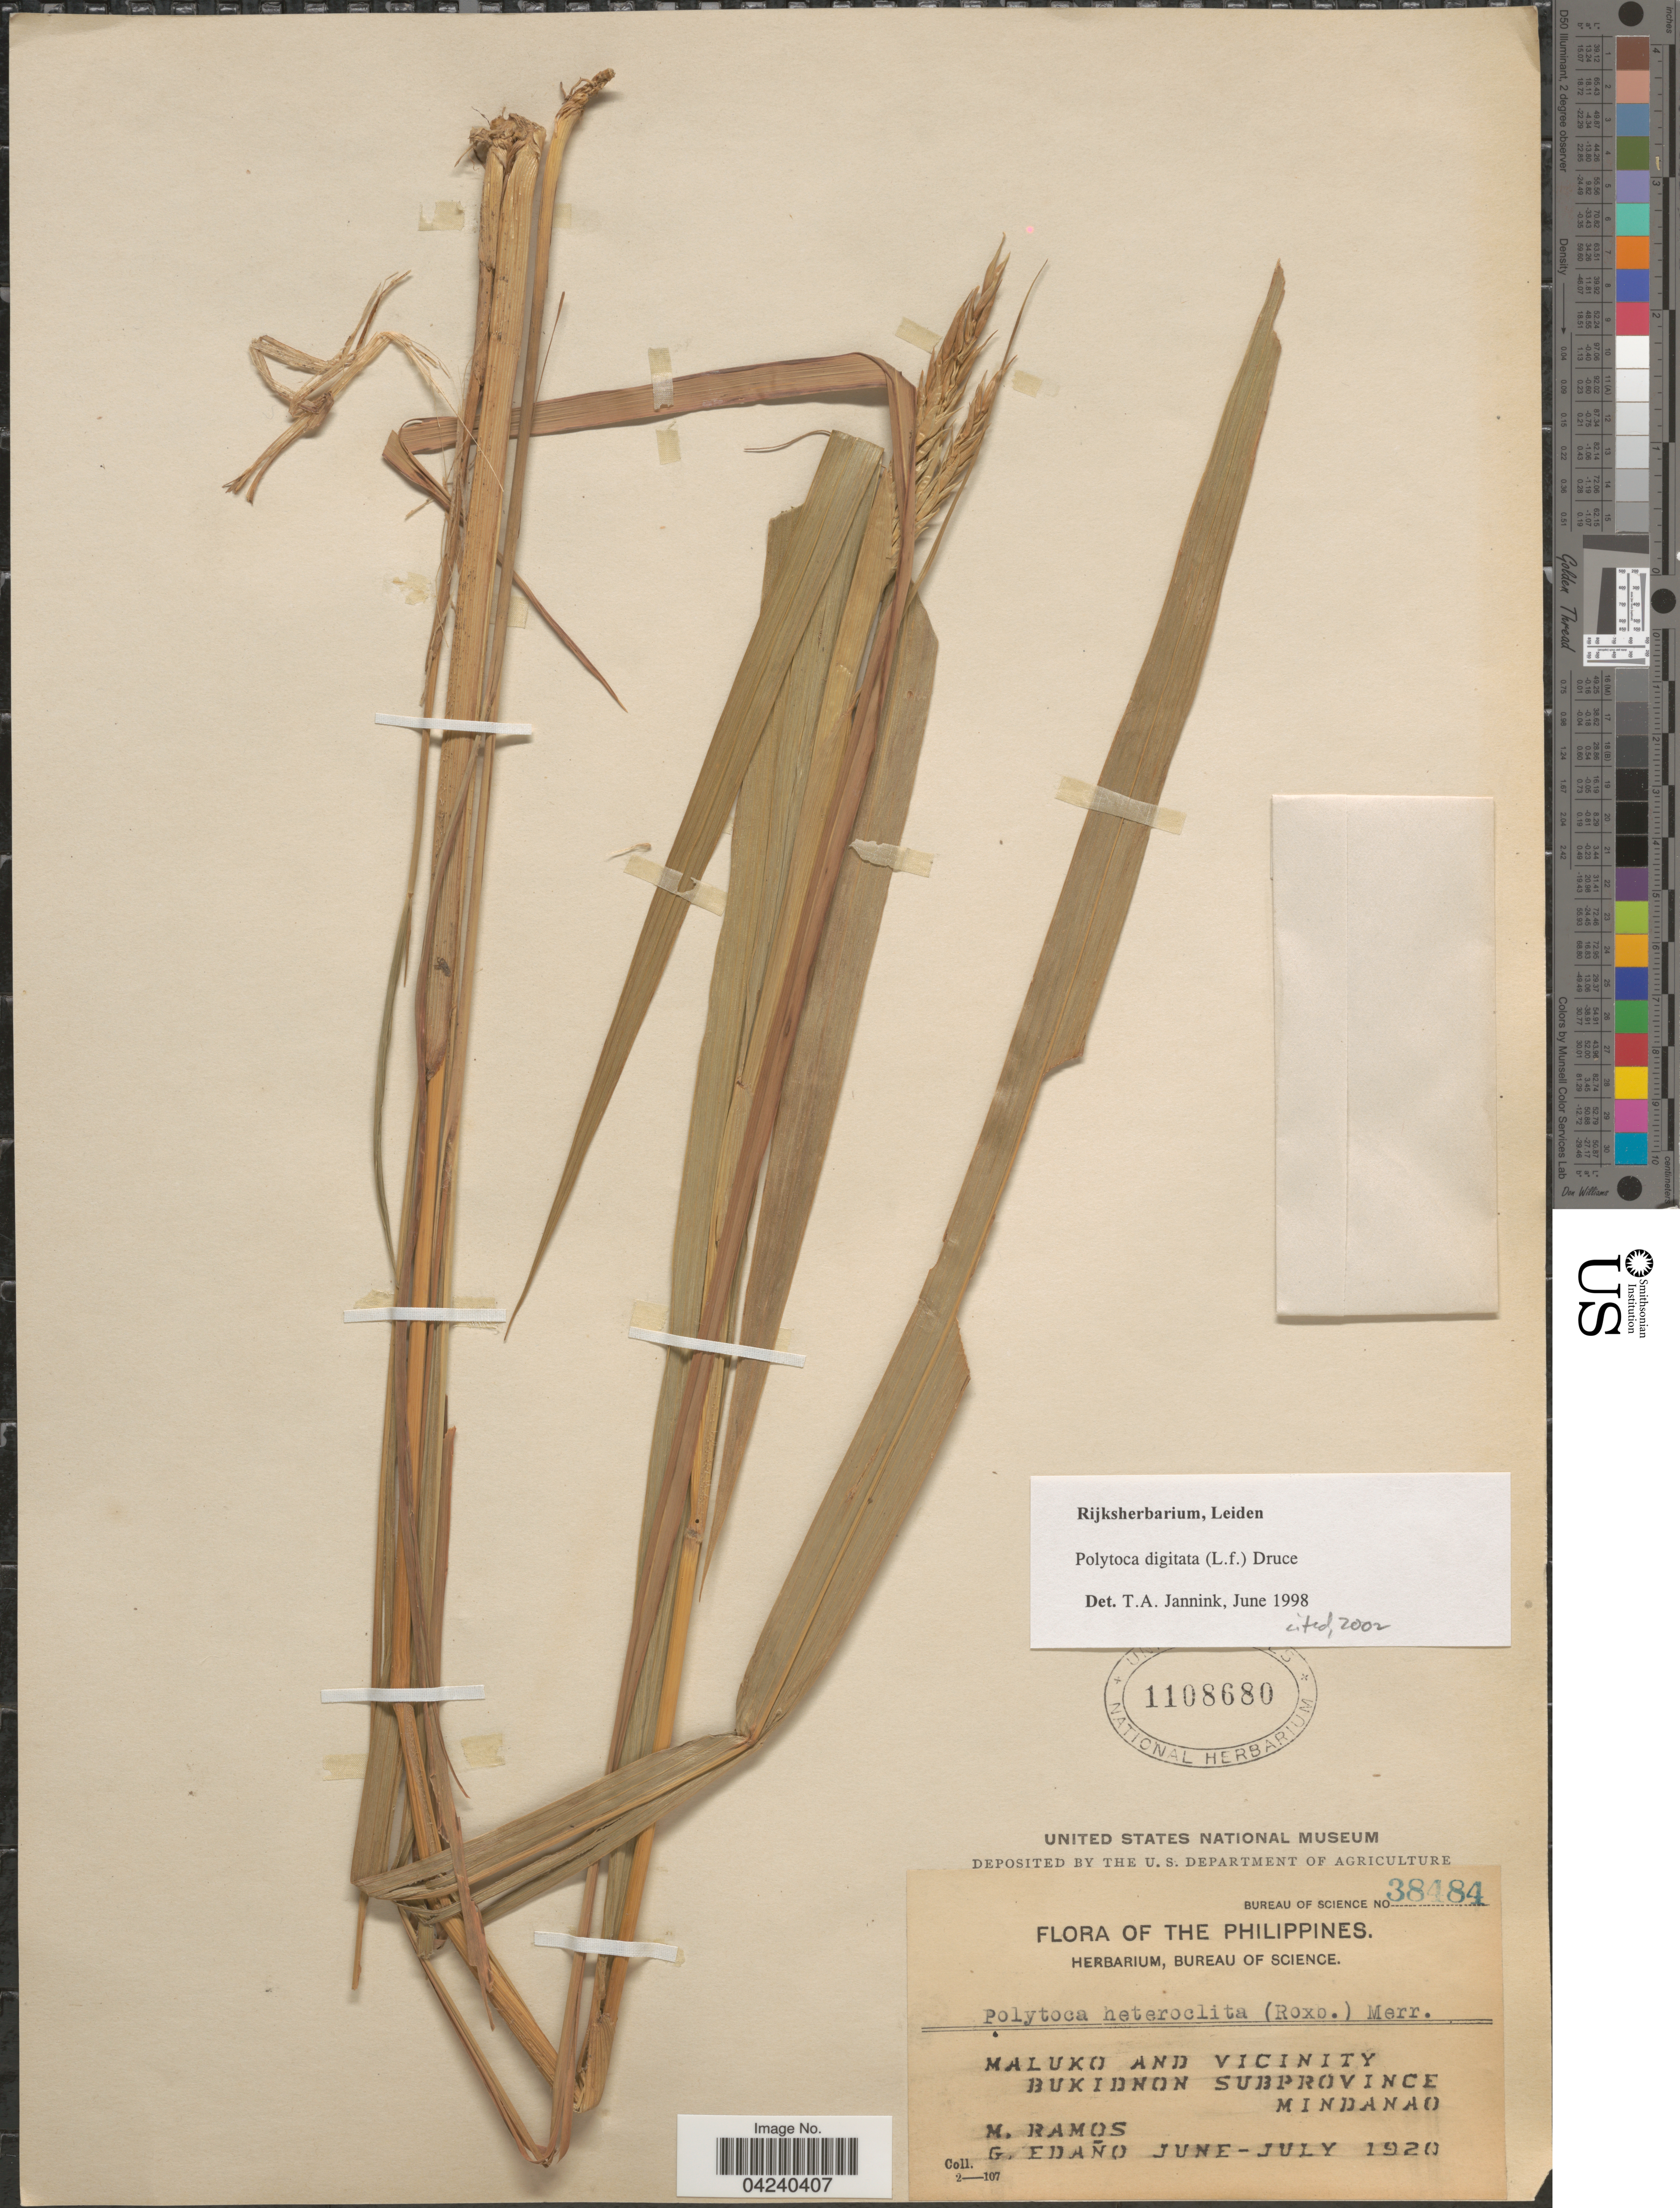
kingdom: Plantae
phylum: Tracheophyta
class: Liliopsida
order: Poales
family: Poaceae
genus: Polytoca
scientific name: Polytoca digitata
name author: (L. f.) Druce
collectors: M. Ramos & G. Edaño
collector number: Bureau of Science 38484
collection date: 1920-06/1920-07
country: Philippines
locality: Maluko and vicinity. Bukidnon Subprovince. Mindanao.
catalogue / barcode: US 1108680